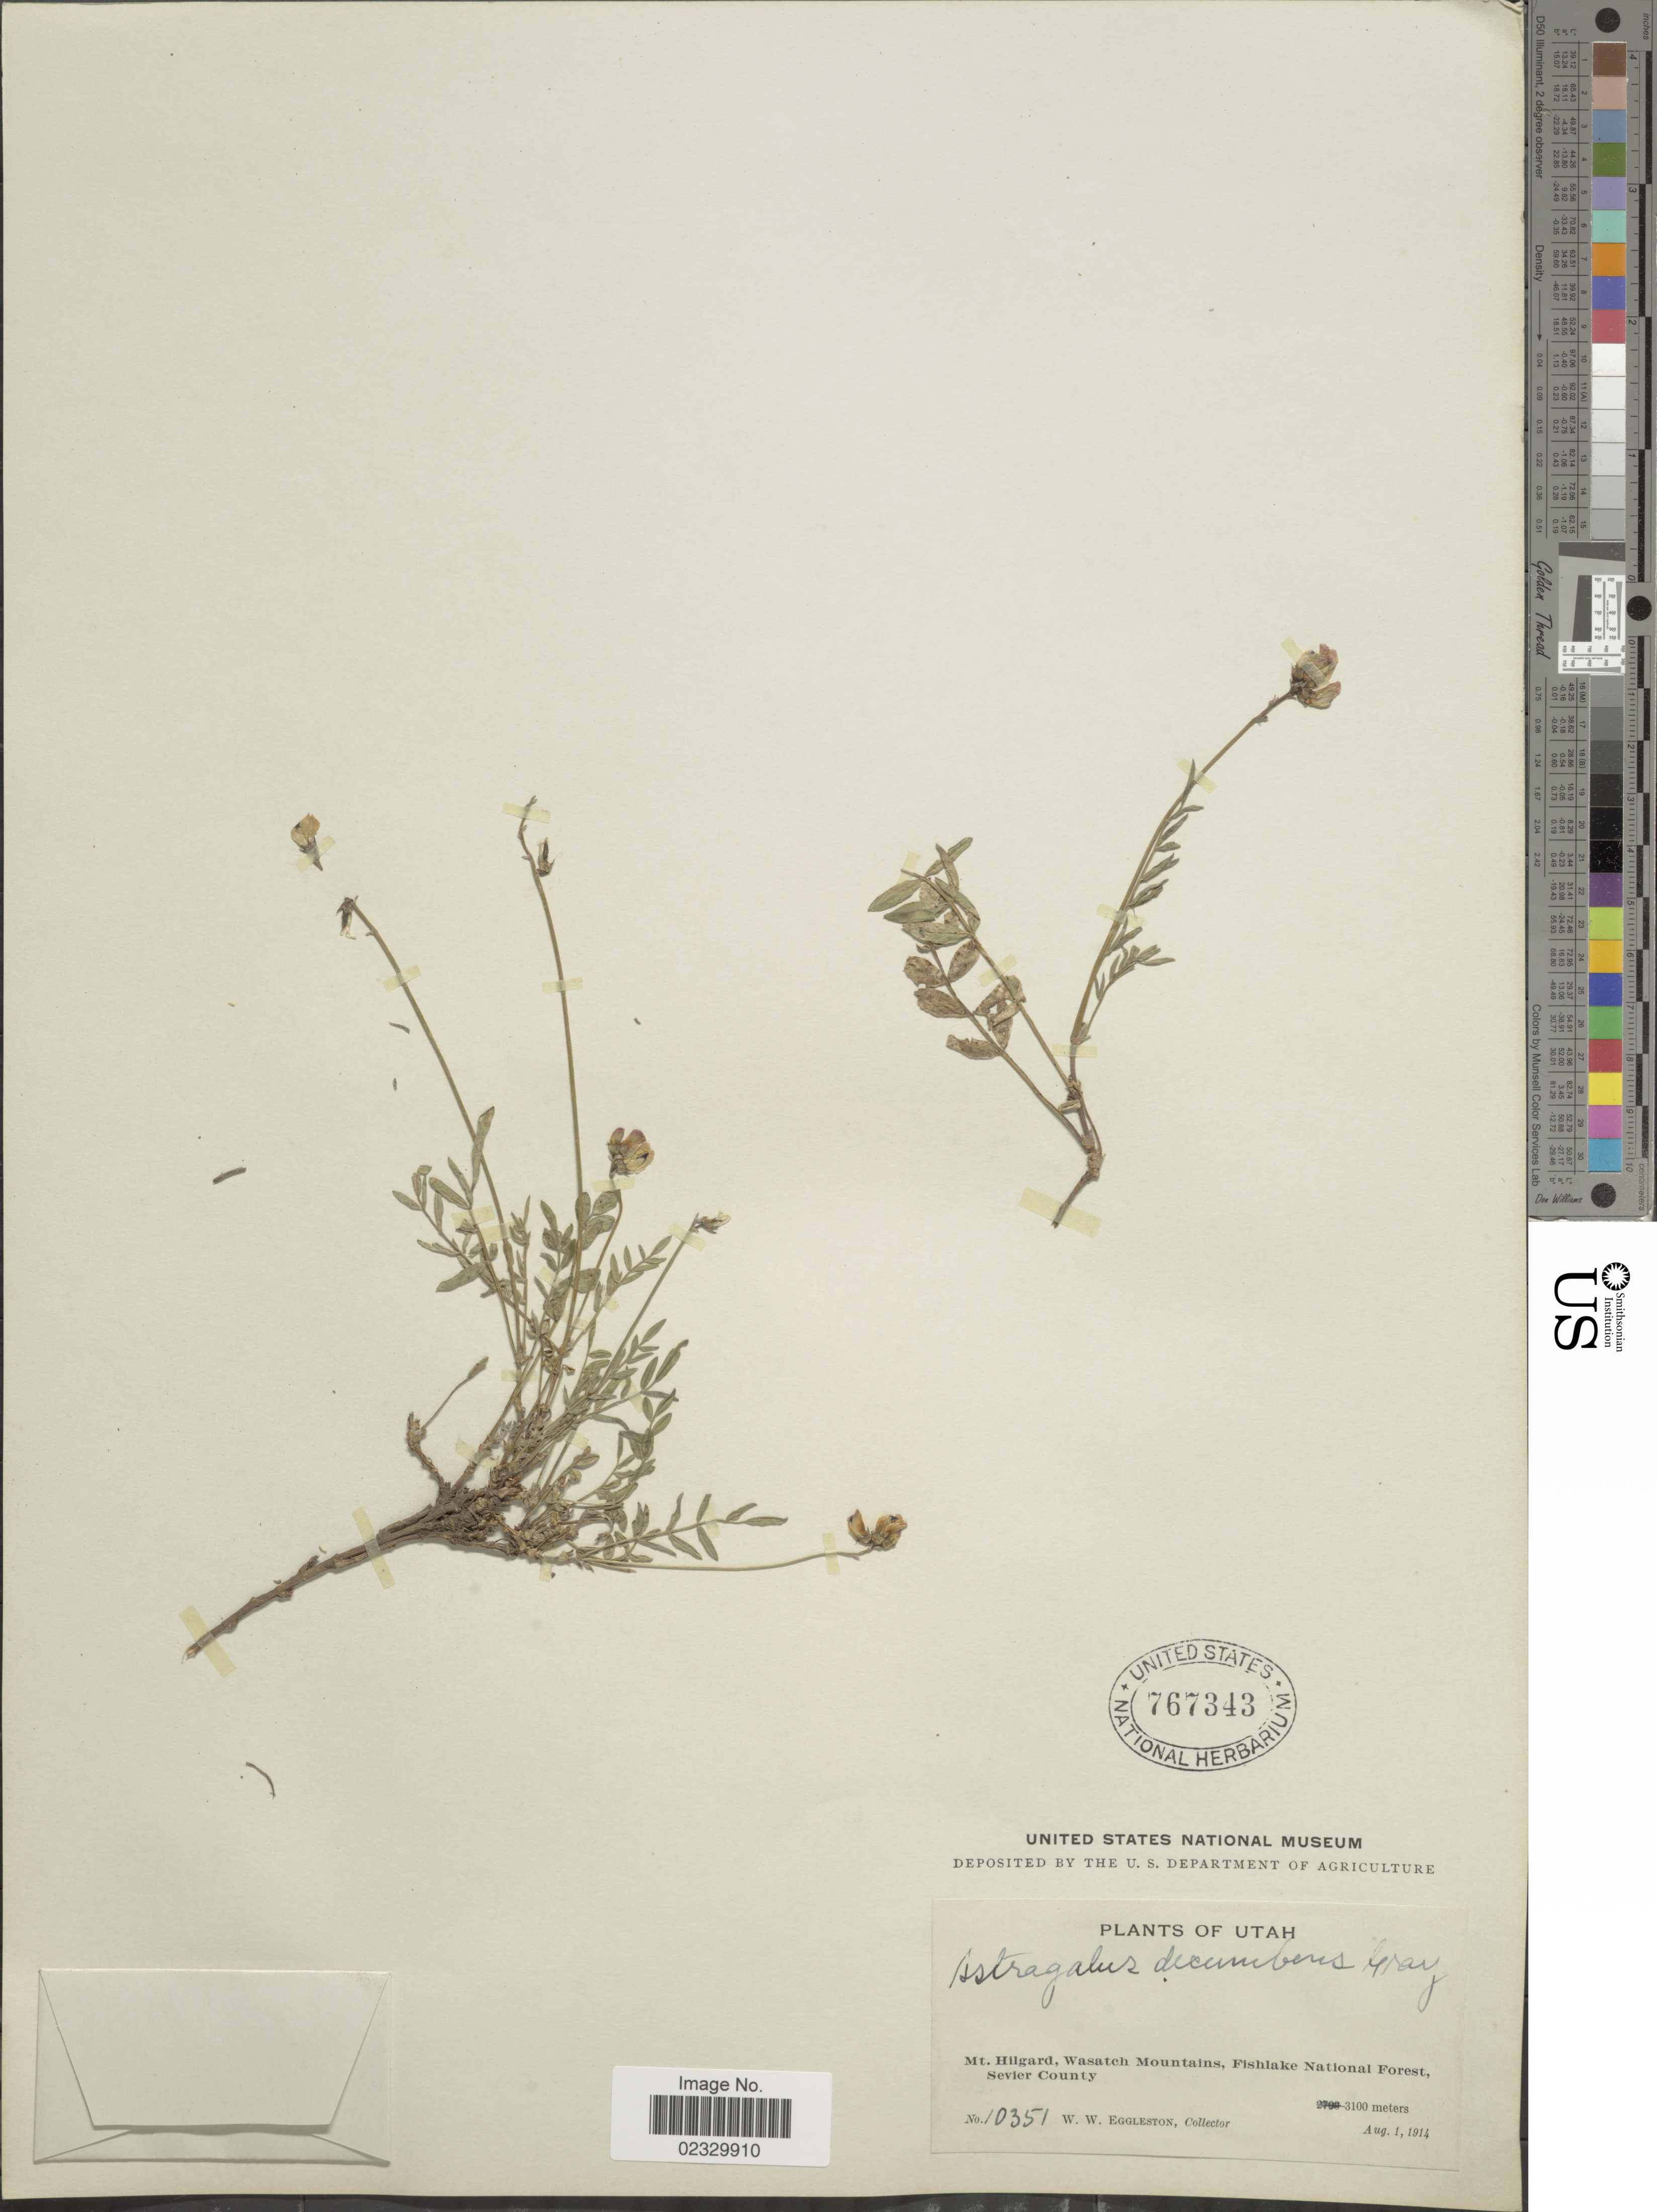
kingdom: Plantae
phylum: Tracheophyta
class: Magnoliopsida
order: Fabales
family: Fabaceae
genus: Astragalus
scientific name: Astragalus carltonii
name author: J.F. Macbr.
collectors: W. W. Eggleston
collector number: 10351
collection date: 1914-08-01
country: United States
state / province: Utah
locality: Mt. Hilgard, Wasatch Mountains, Fishlake National Forest, Sevier County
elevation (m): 3100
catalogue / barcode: US 767343